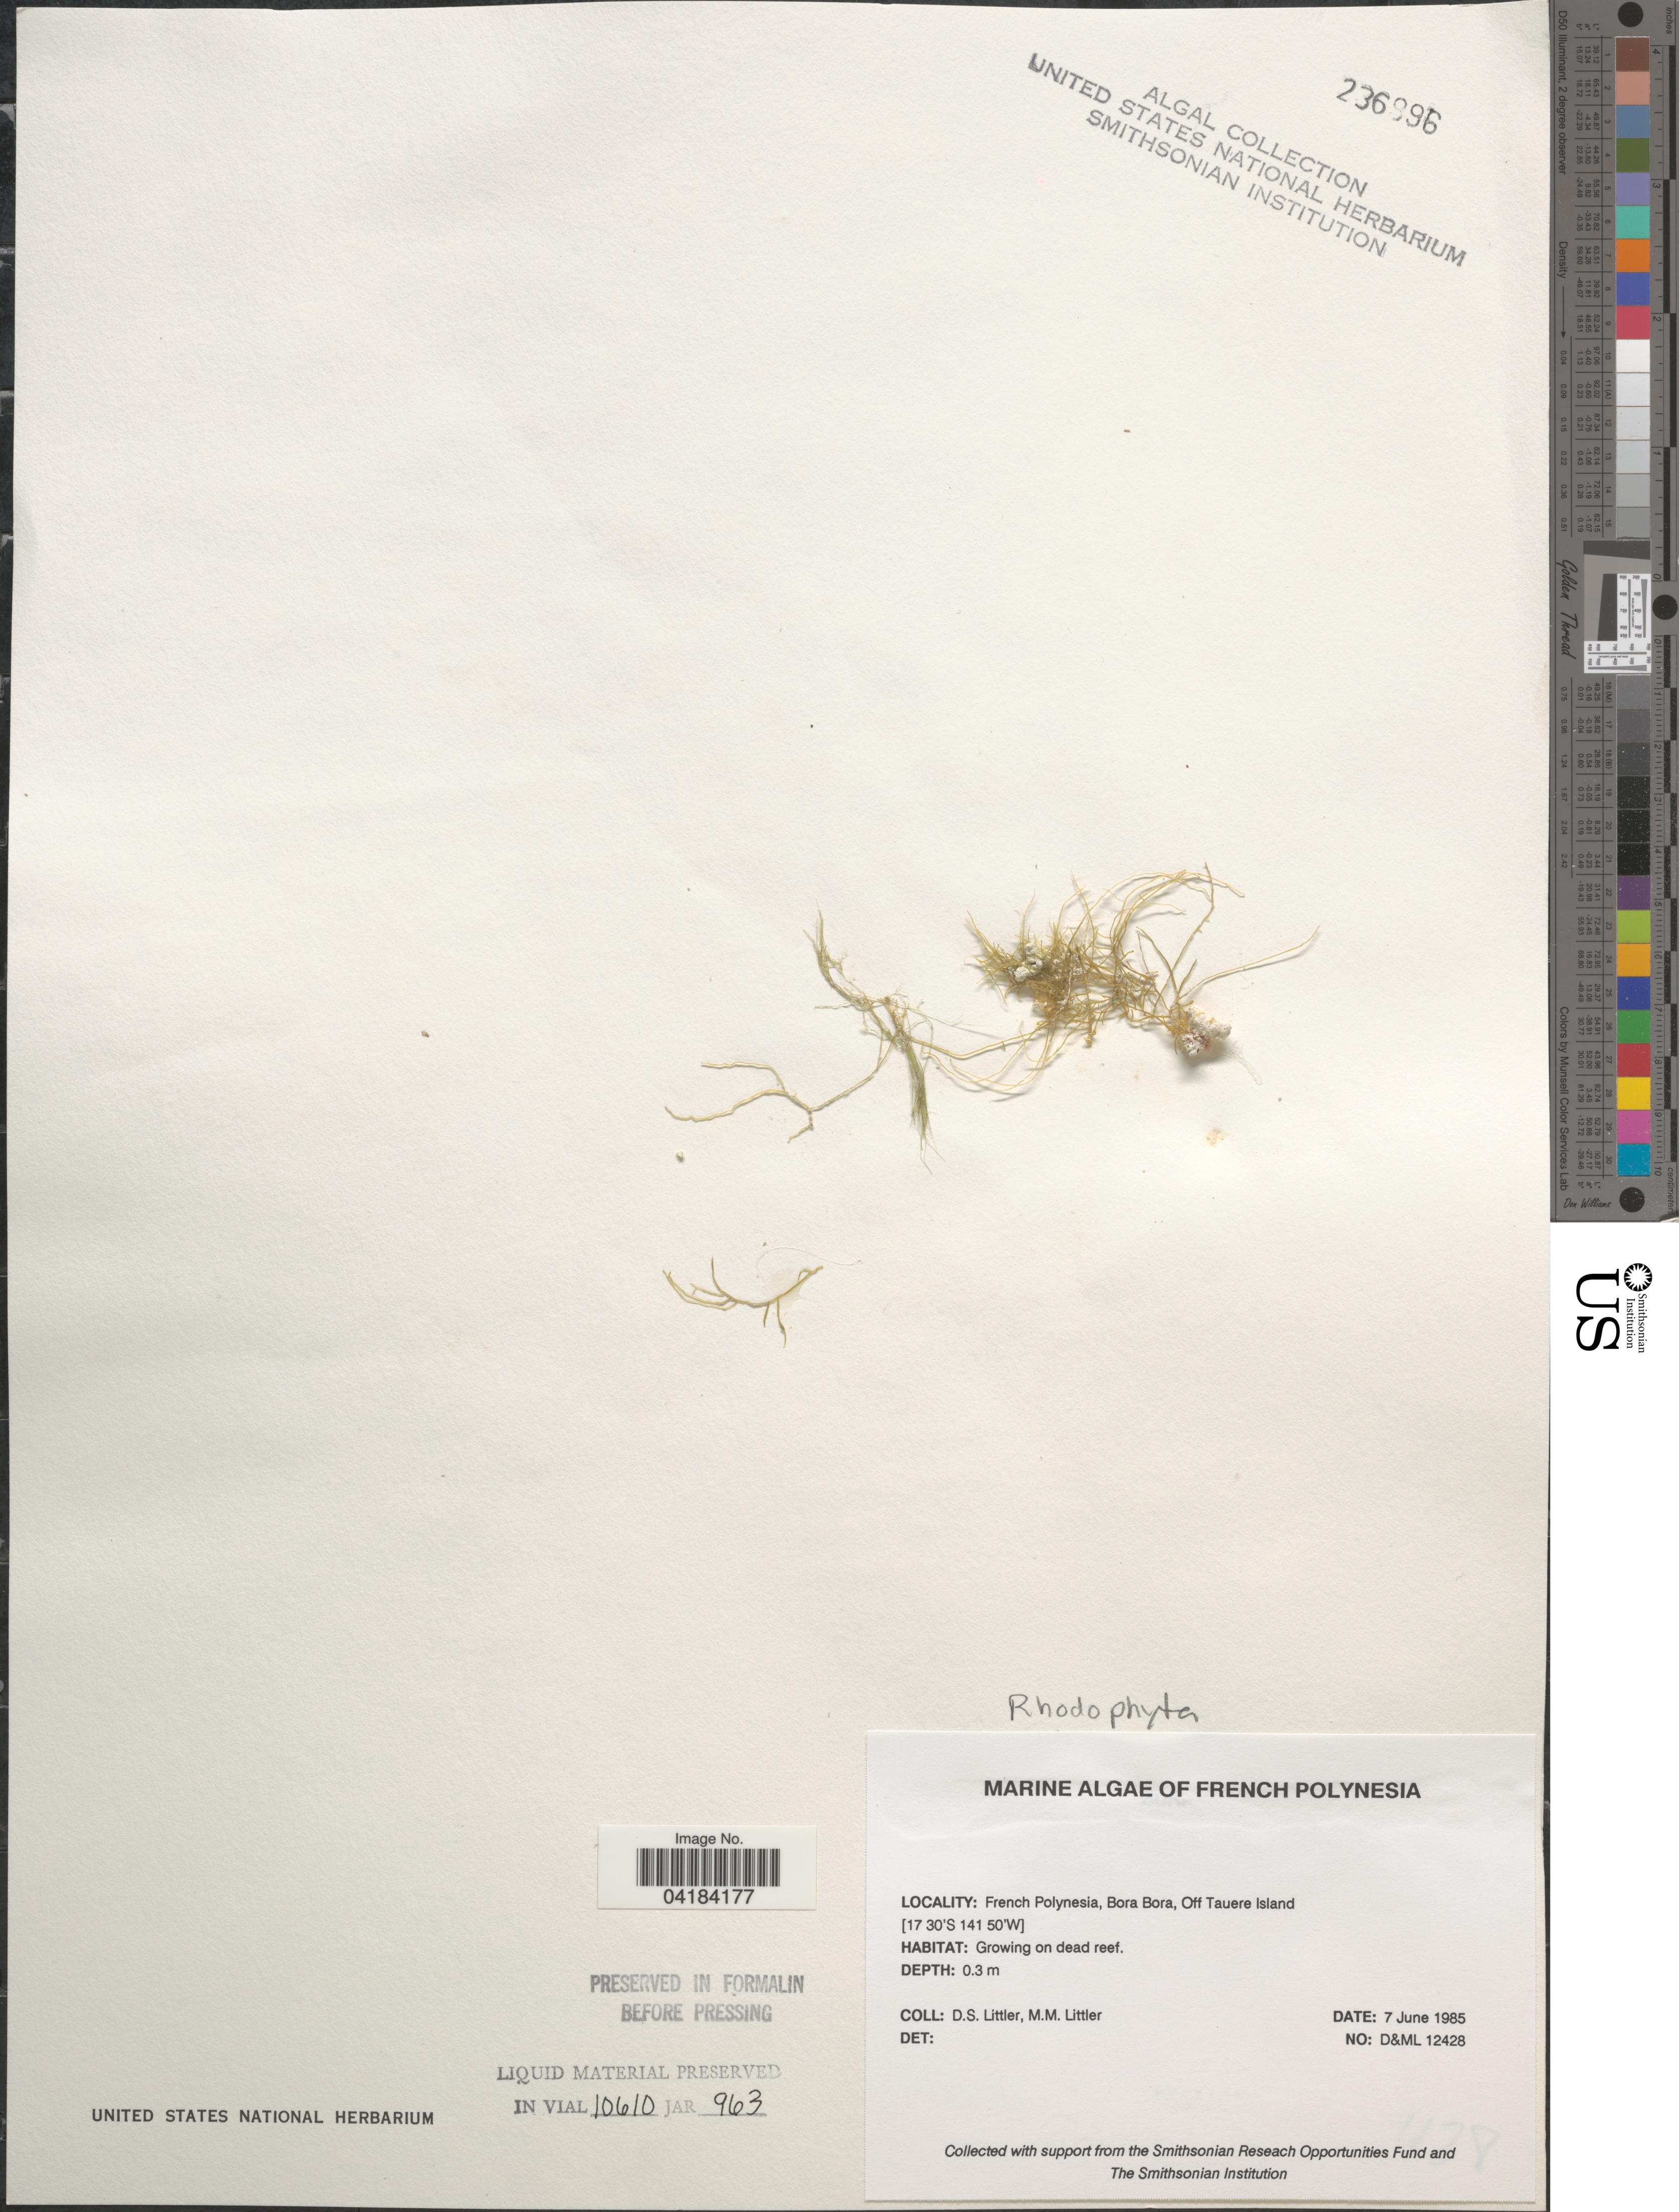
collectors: D. S. Littler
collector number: D&ML12428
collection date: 1985-06-07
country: French Polynesia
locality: Bora Bora, Off Tauere Island.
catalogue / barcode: US 236996